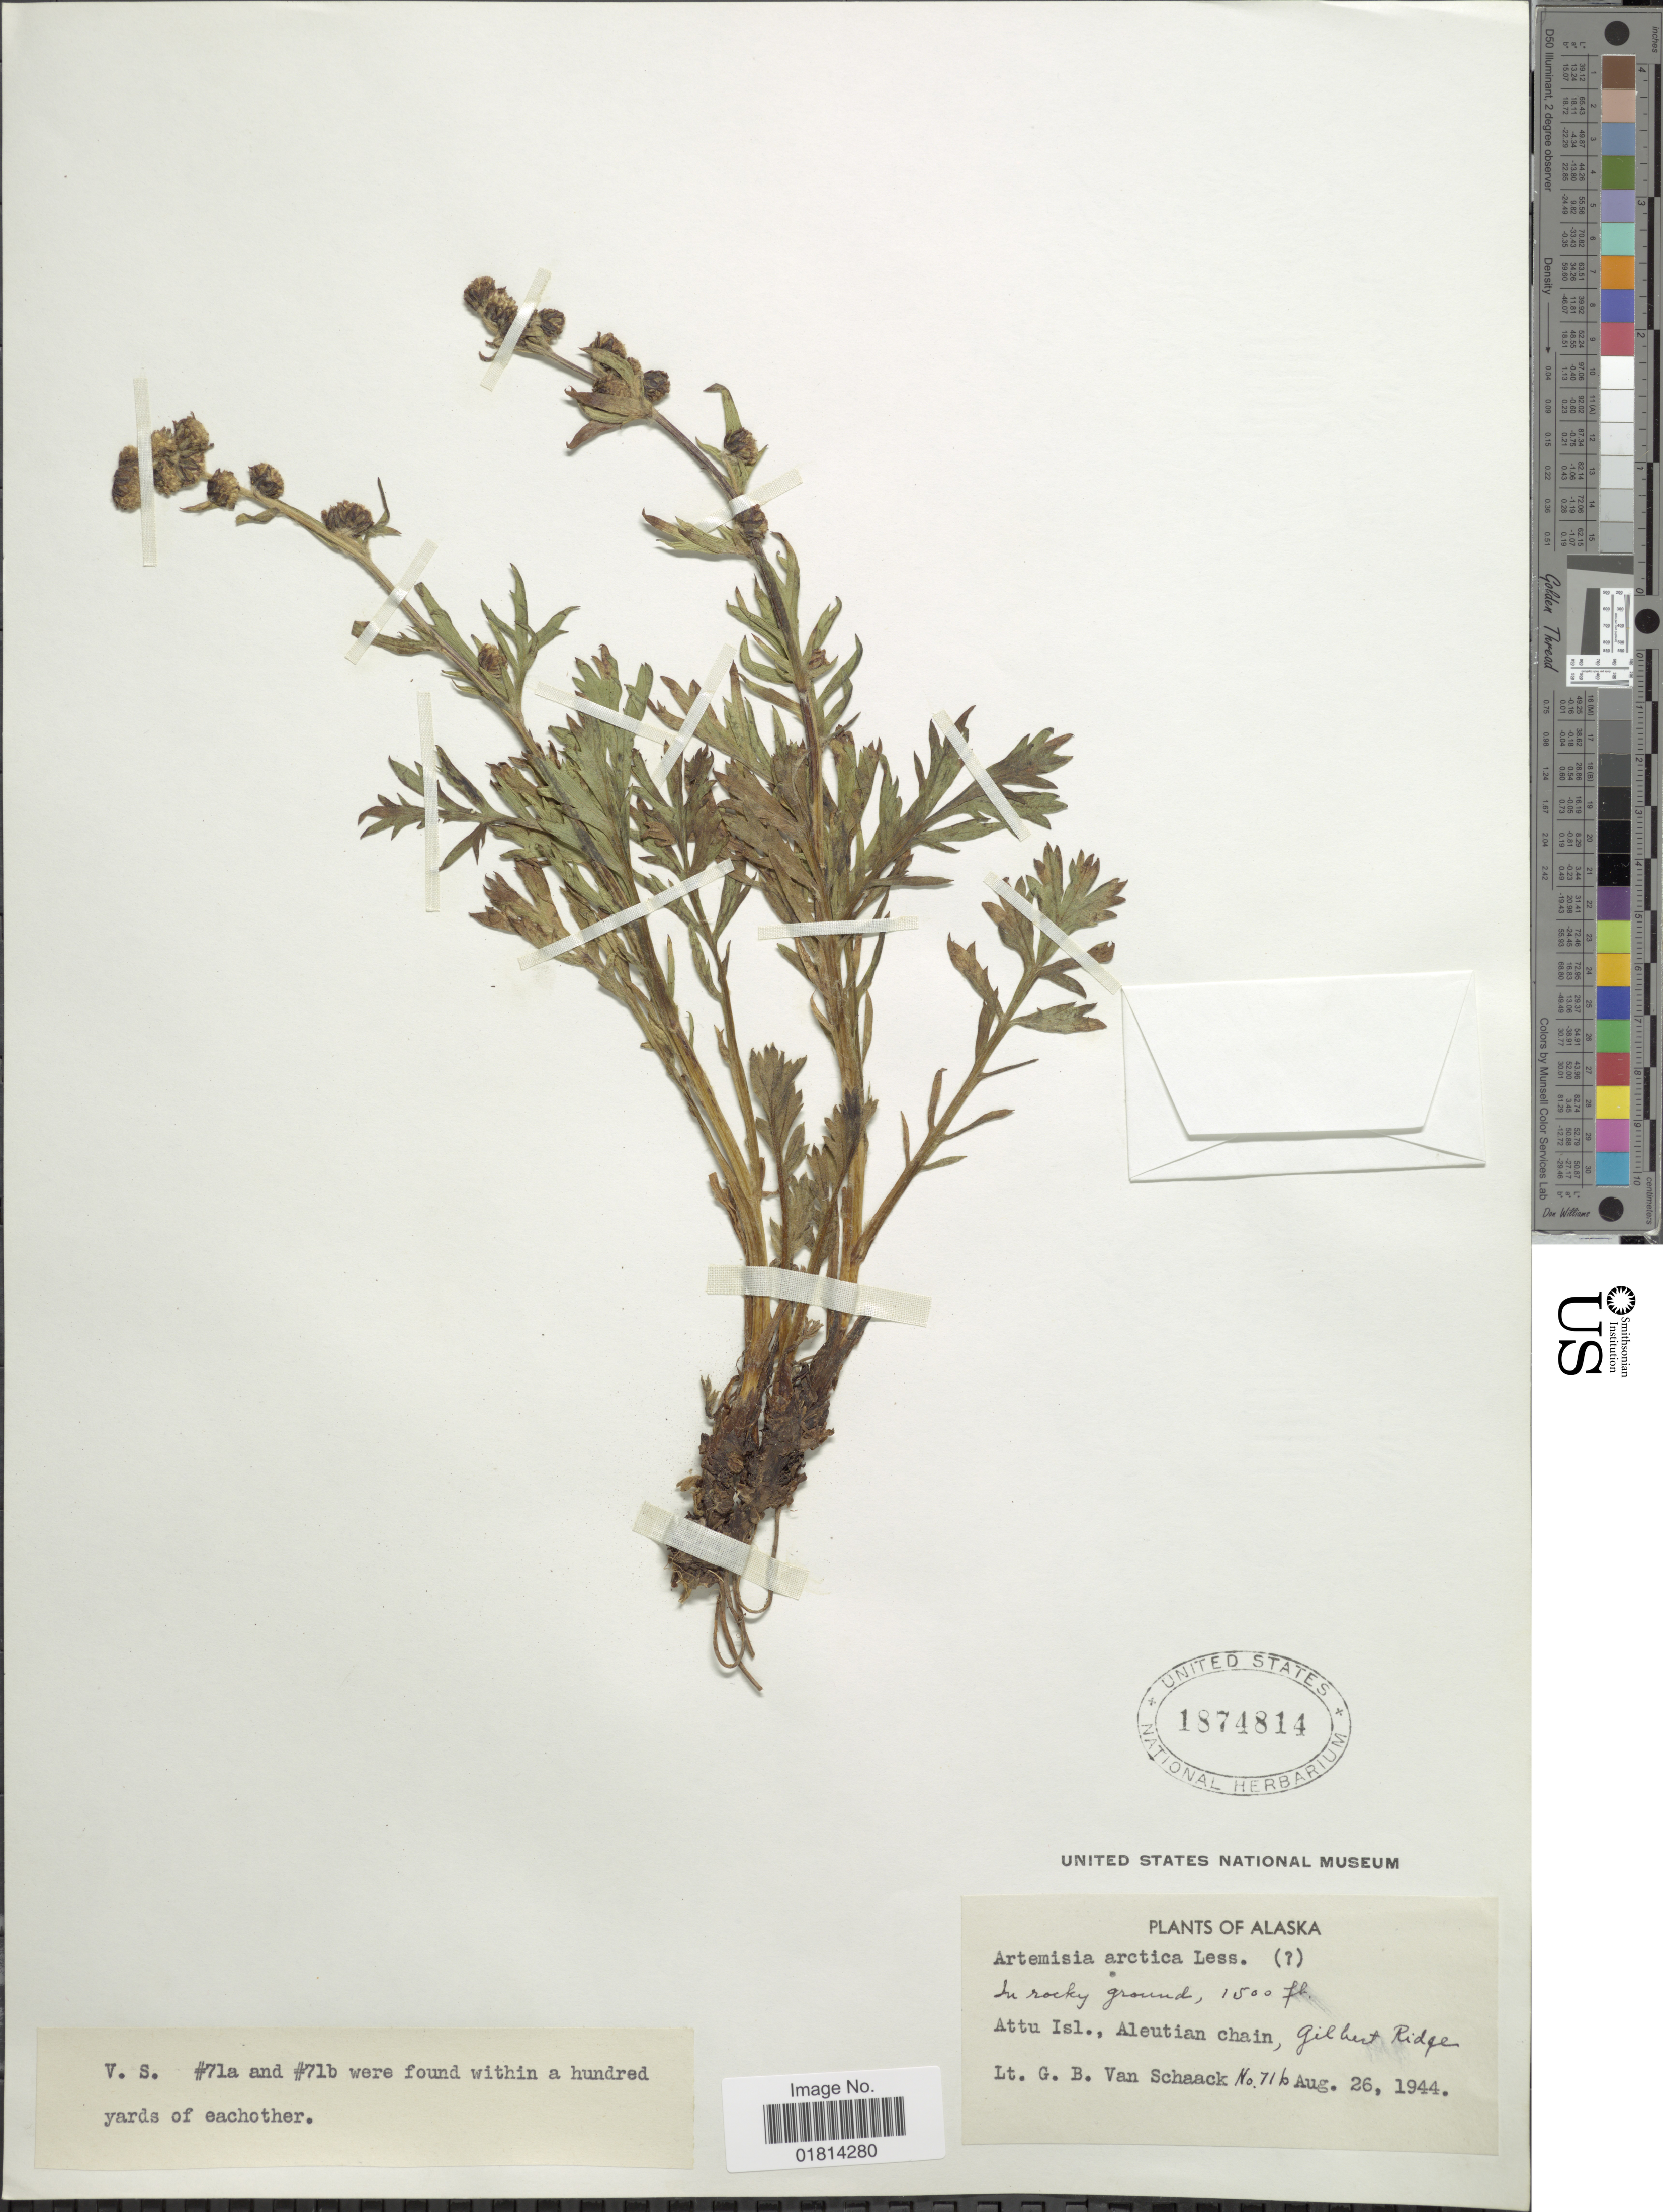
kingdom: Plantae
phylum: Tracheophyta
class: Magnoliopsida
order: Asterales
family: Asteraceae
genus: Artemisia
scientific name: Artemisia arctica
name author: Less.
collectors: G. Van Schaack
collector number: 716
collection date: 1944-08-26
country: United States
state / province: Alaska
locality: Attu Isl., Aleutian chain, Gilbert Ridge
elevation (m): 457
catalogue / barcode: US 1874814